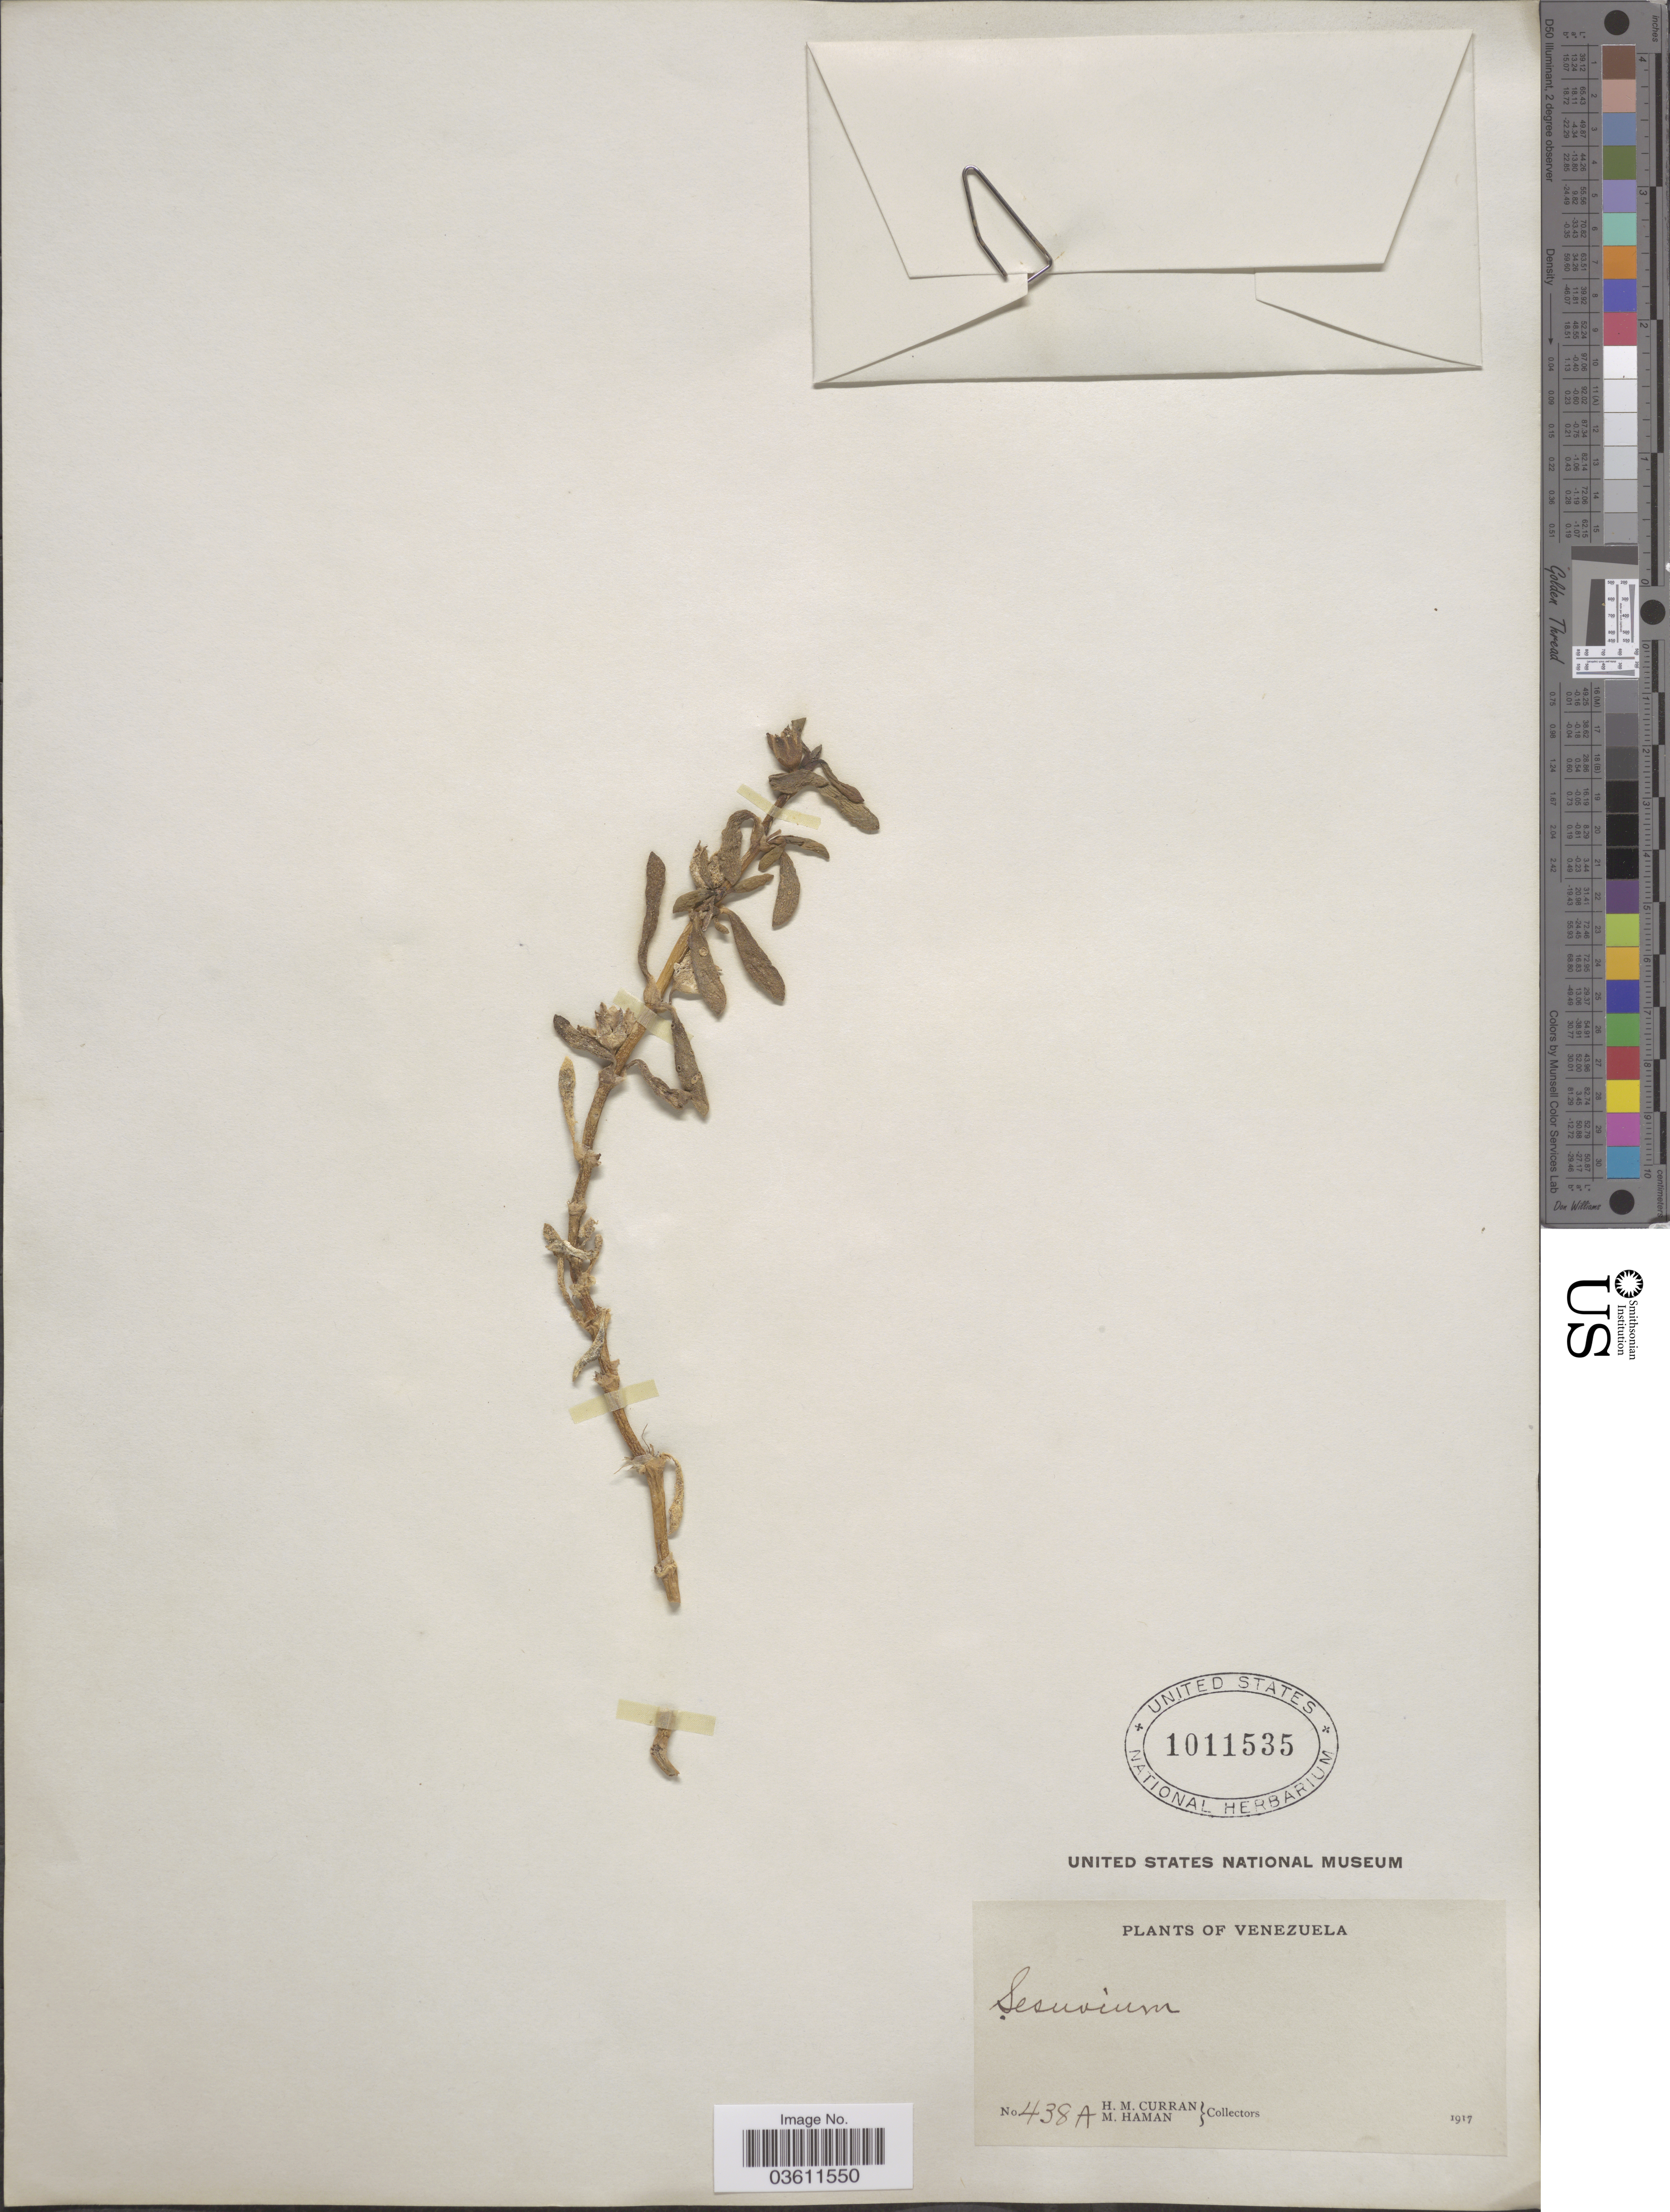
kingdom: Plantae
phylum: Tracheophyta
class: Magnoliopsida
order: Caryophyllales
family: Aizoaceae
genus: Sesuvium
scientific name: Sesuvium portulacastrum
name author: (L.) L.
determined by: Strong, Mark T., (BOT), Smithsonian Institution - National Museum of Natural History (UNITED STATES)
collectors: H. M. Curran & M. Haman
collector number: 438A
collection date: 1917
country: Venezuela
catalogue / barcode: US 1011535